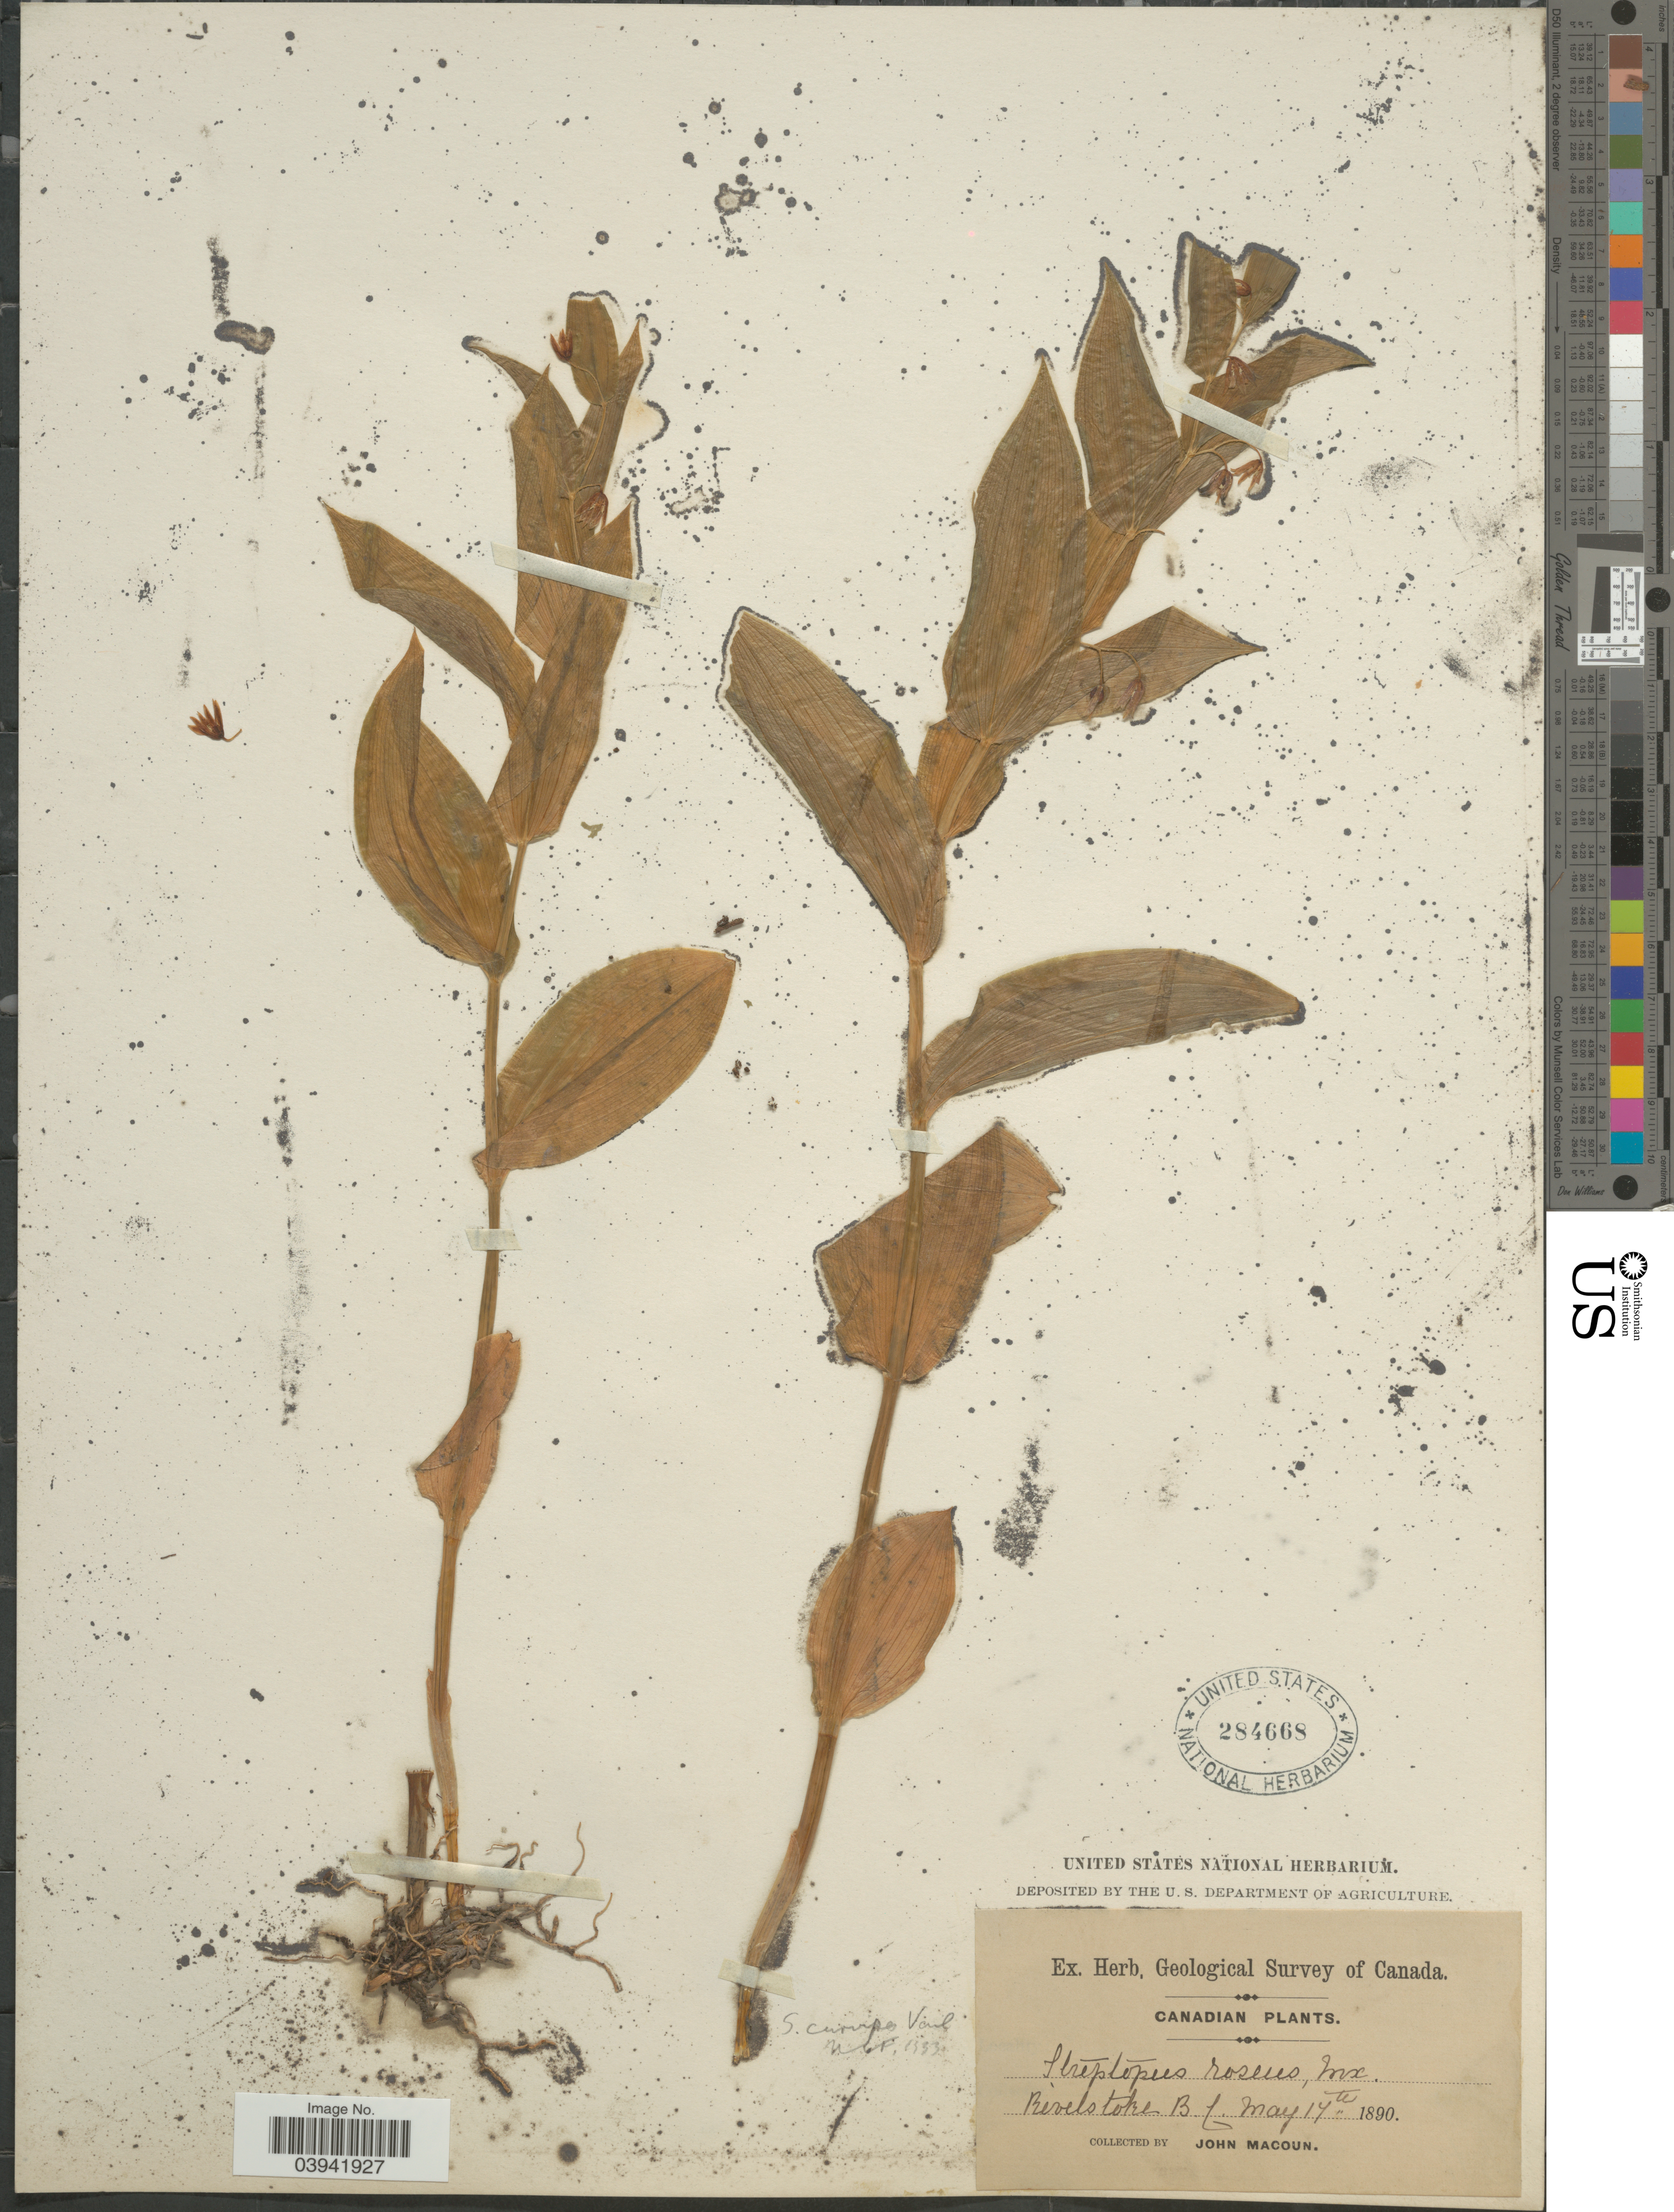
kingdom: Plantae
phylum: Tracheophyta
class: Liliopsida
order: Liliales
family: Liliaceae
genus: Streptopus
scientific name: Streptopus roseus var. curvipes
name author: (Vail) Fassett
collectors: J. Macoun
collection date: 1890-05-14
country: Canada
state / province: British Columbia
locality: Revelstoke.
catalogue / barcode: US 284668